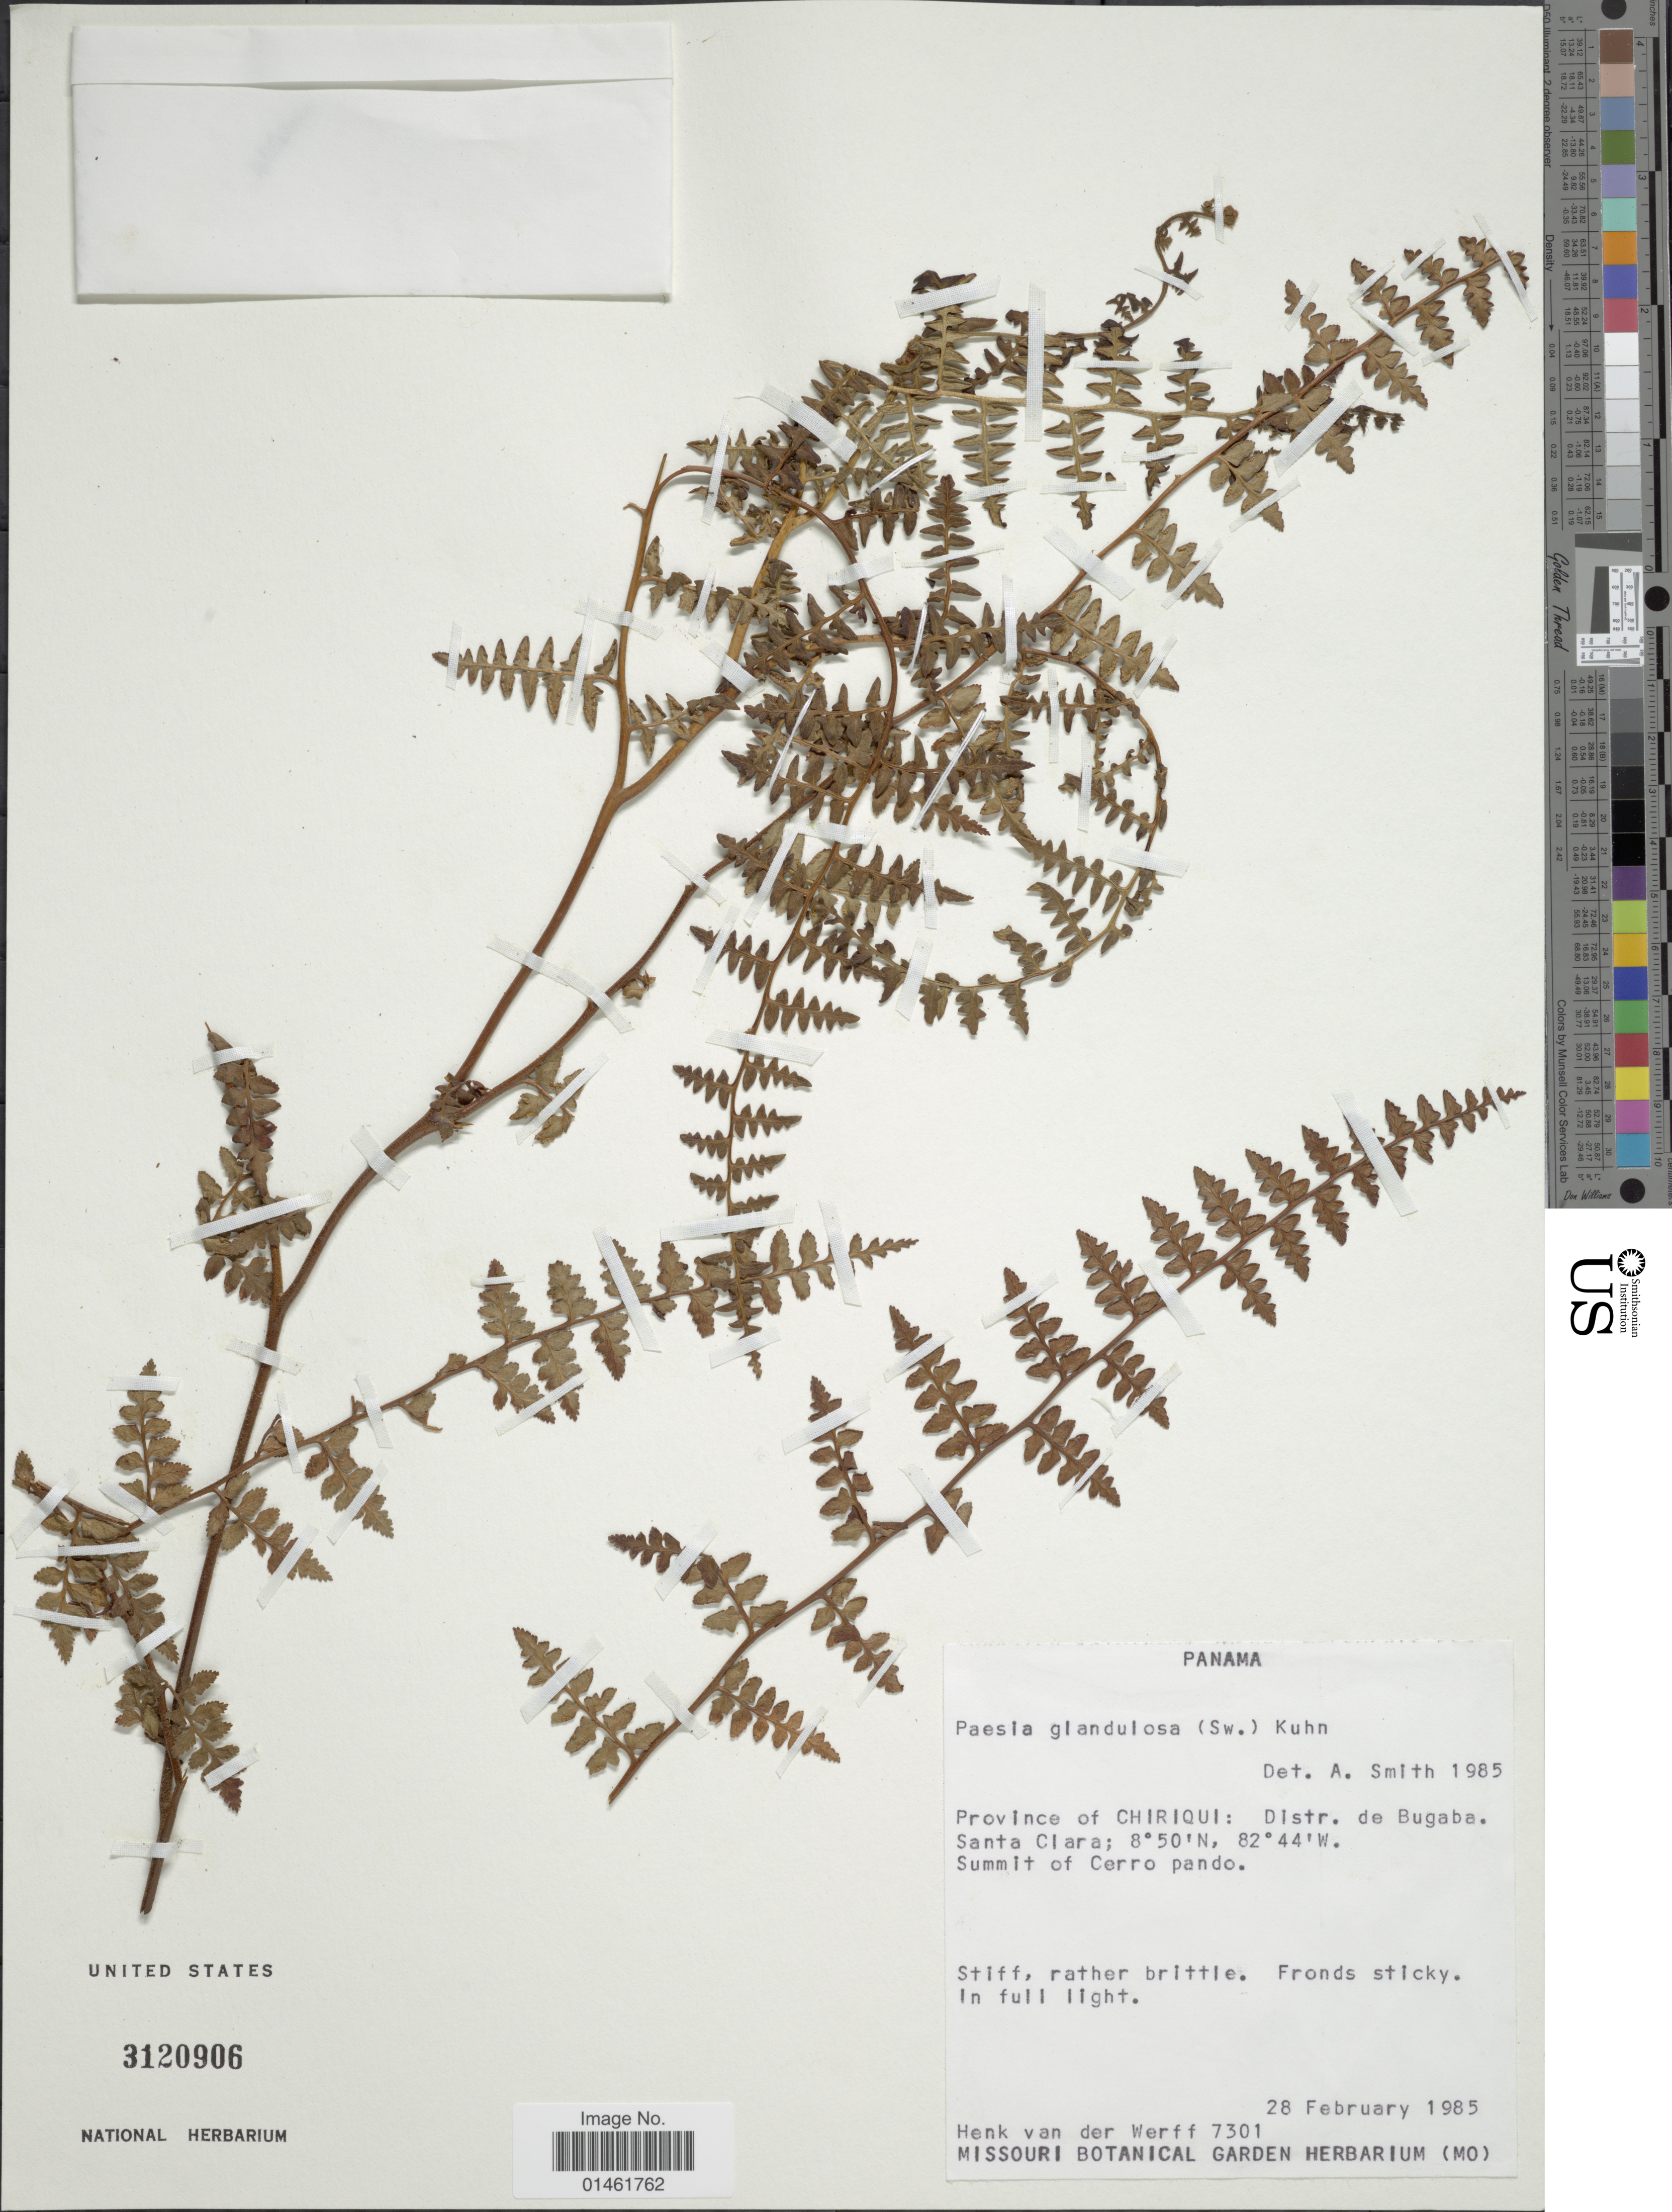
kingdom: Plantae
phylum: Tracheophyta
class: Polypodiopsida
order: Polypodiales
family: Dennstaedtiaceae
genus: Paesia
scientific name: Paesia glandulosa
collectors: H. van der Werff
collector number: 7301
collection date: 1985-02-28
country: Panama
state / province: Chiriqui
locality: Panama, Province of Chiriqui: Distr. de Bugaba, Santa Clara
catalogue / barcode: US 3120906